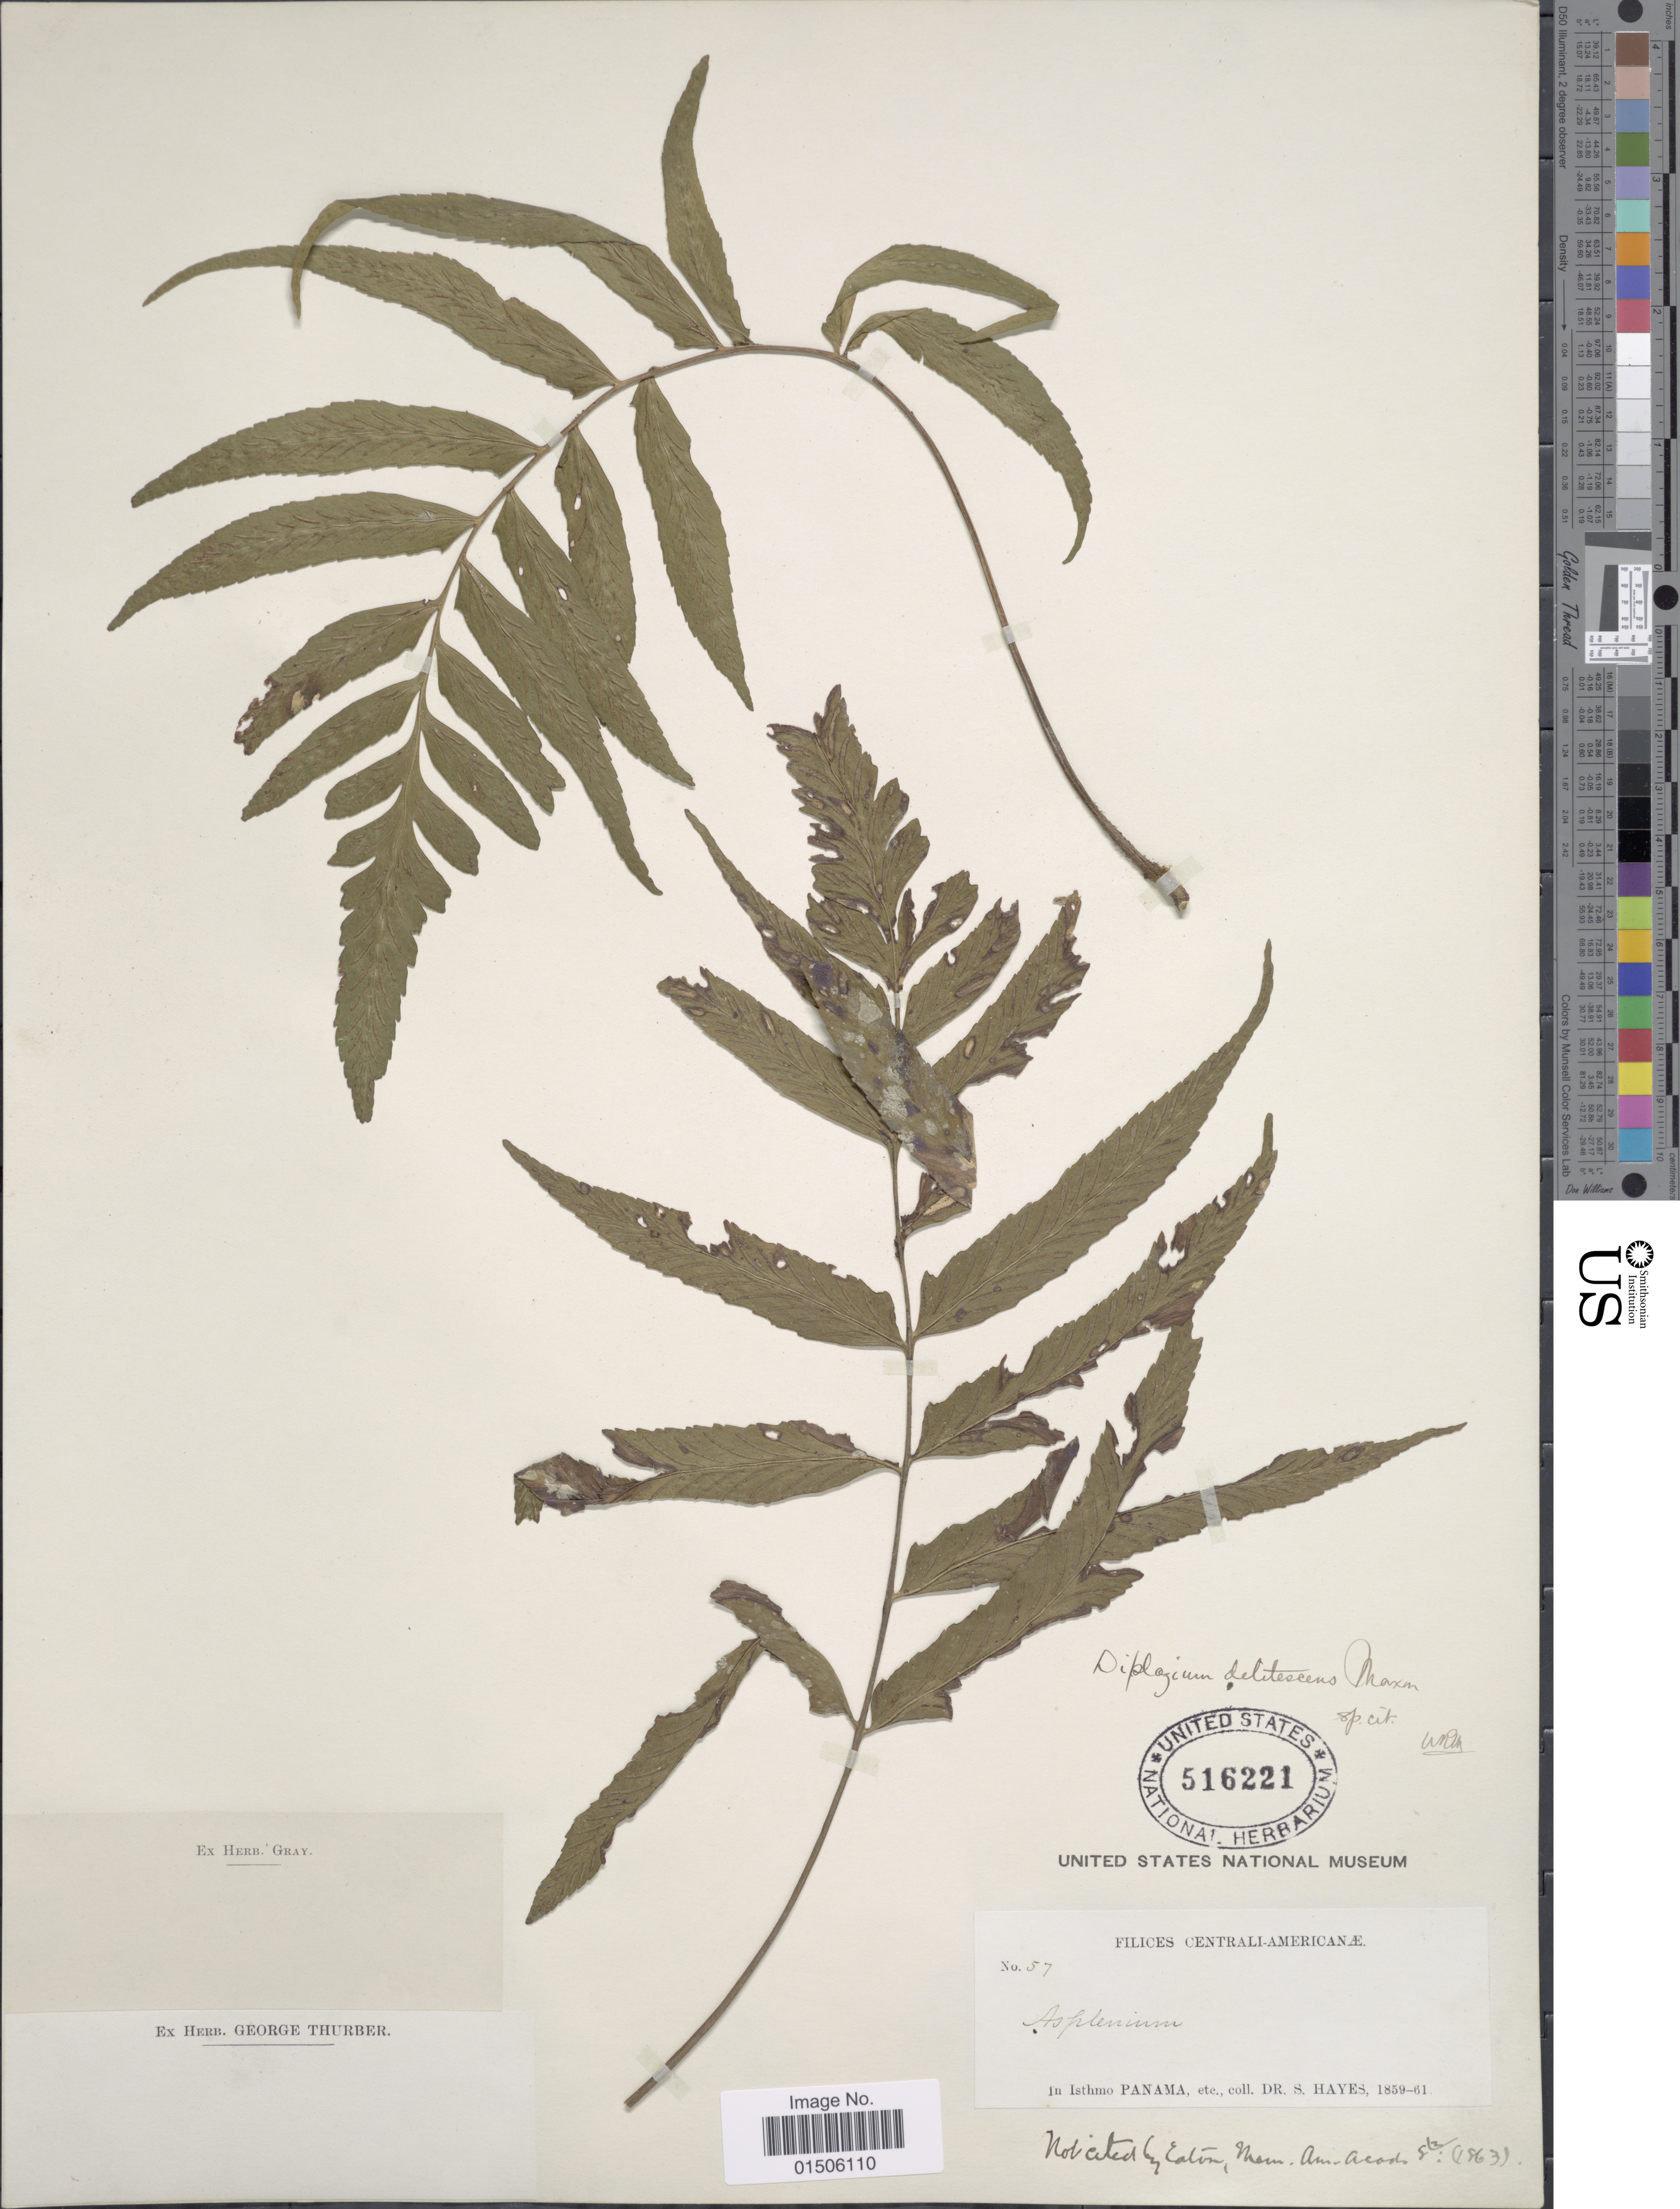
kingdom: Plantae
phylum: Tracheophyta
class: Polypodiopsida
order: Polypodiales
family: Aspleniaceae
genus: Asplenium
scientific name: Asplenium delitescens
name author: (Maxon) L.D. Gómez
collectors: S. Hayes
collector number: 57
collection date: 1859/1861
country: Panama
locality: Filices centrali-Americanæ, In Isthmo Panama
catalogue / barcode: US 516221